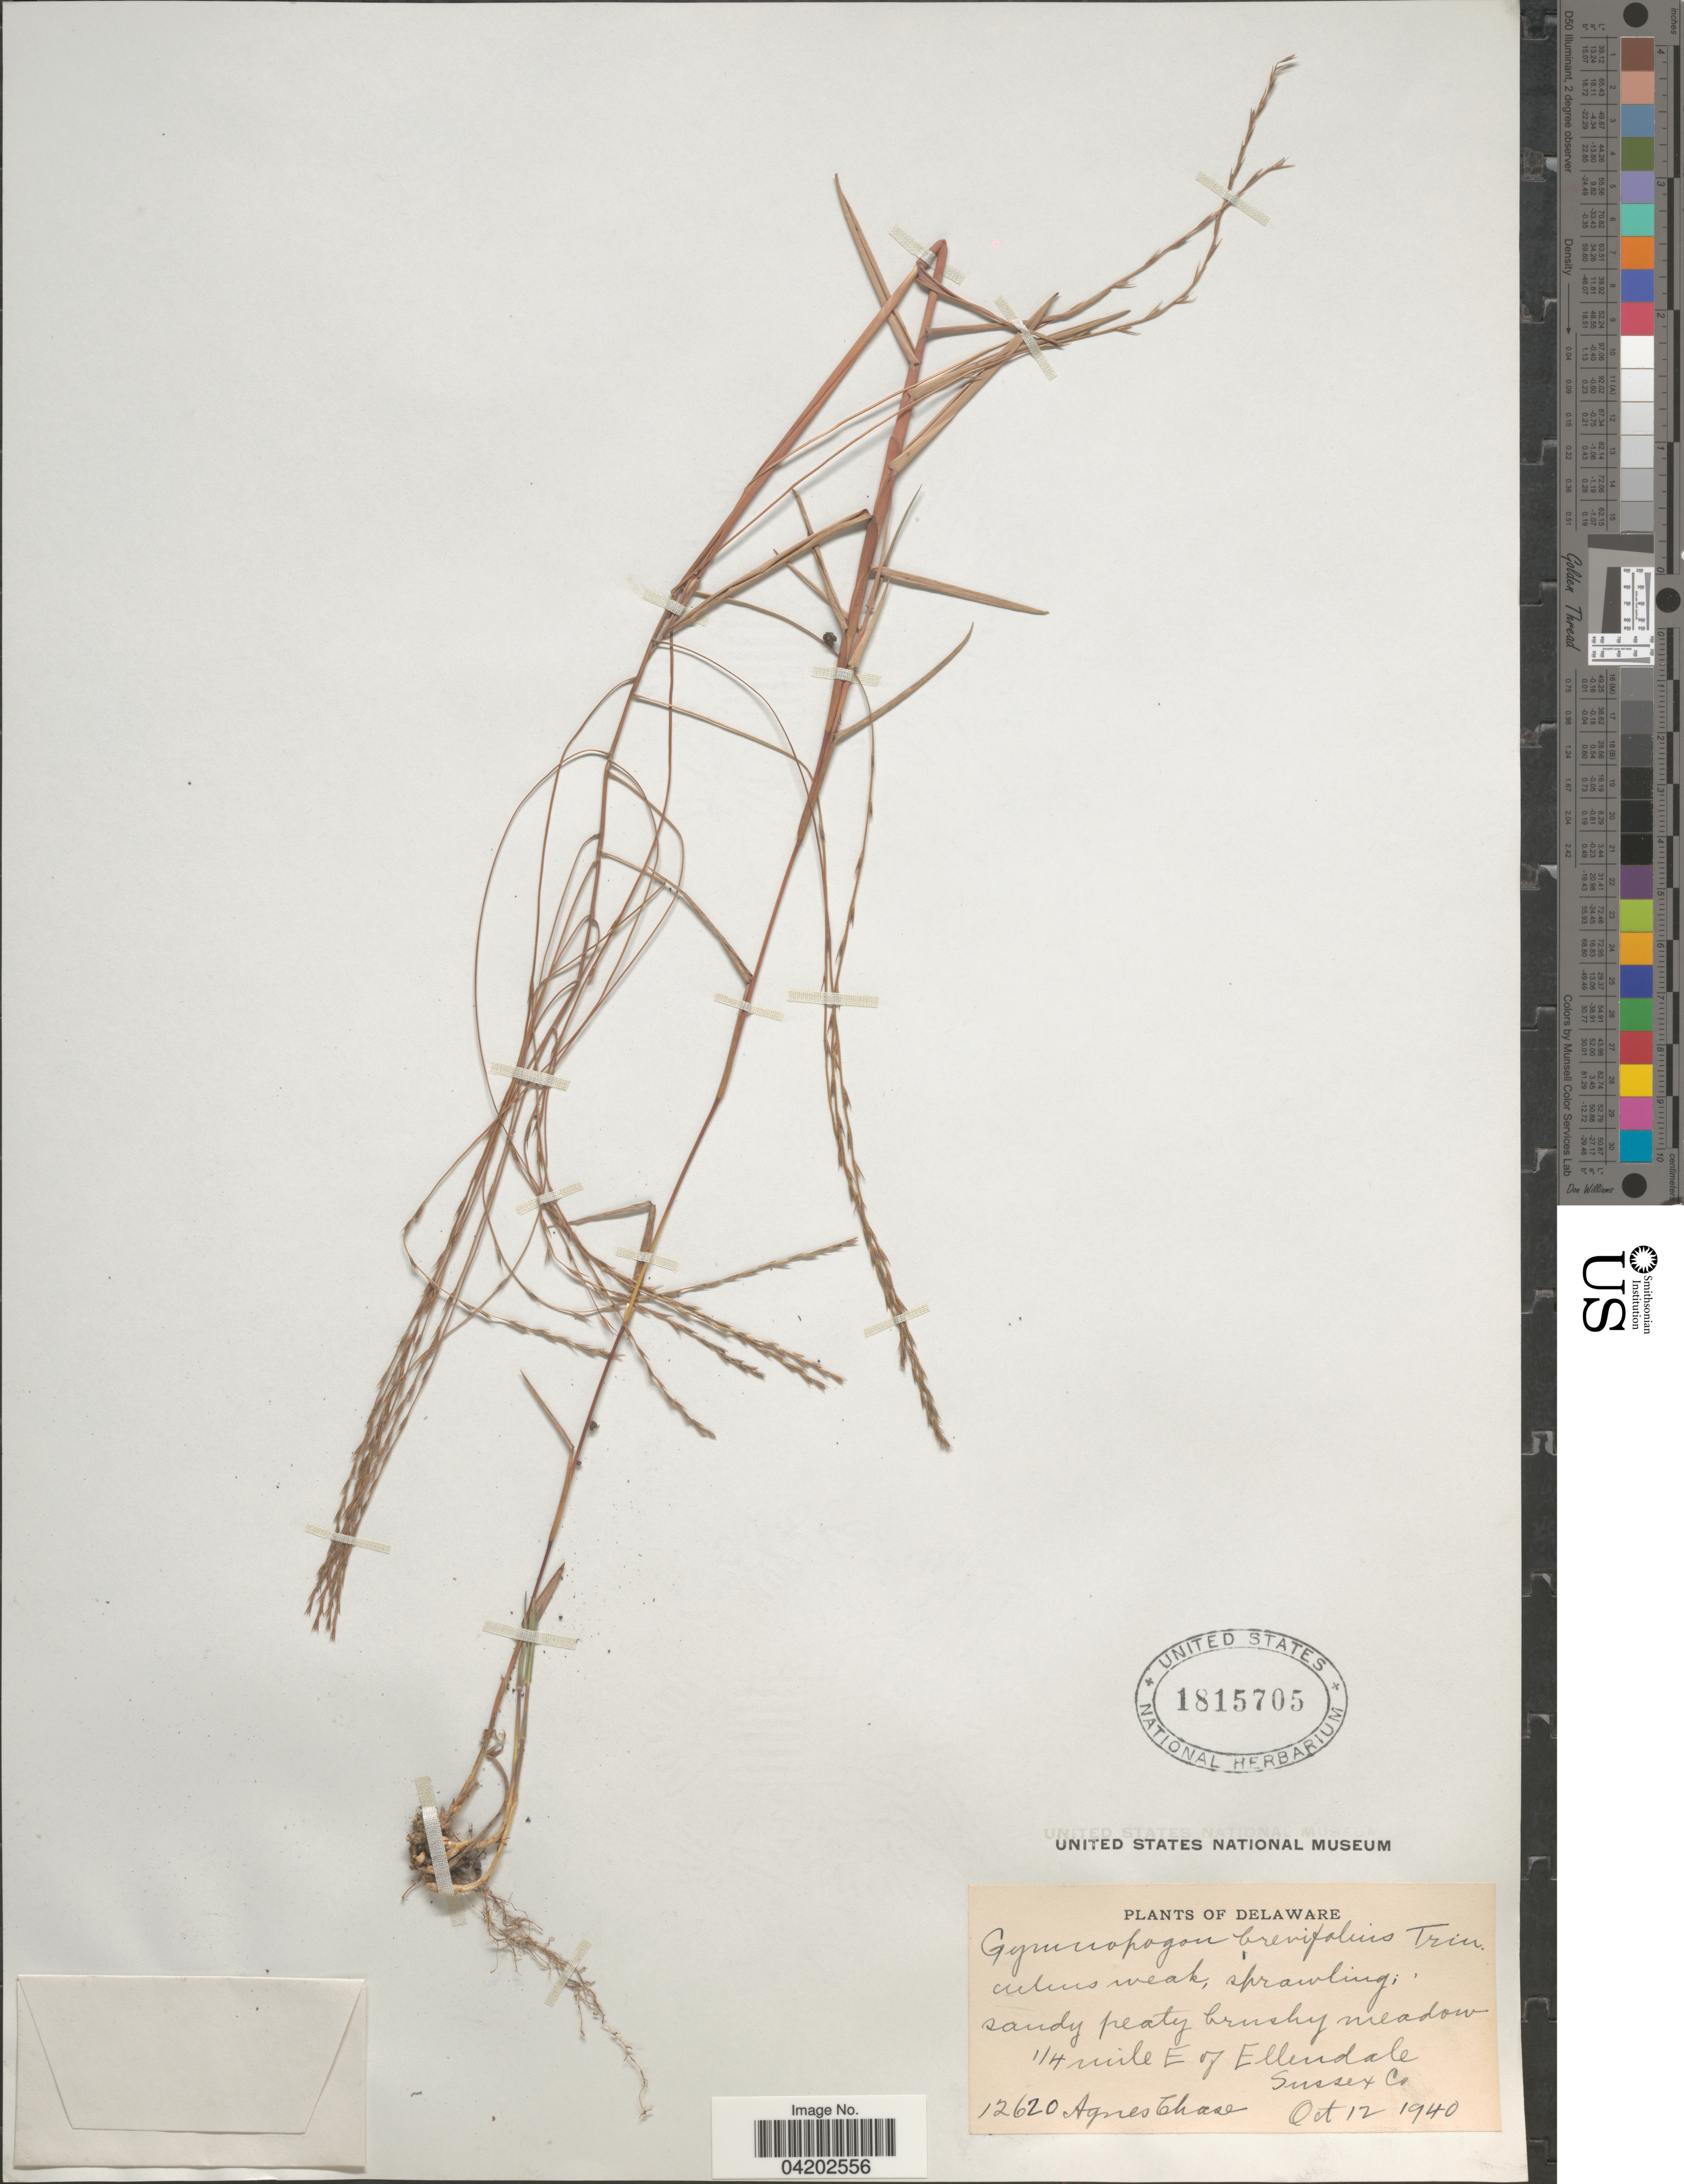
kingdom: Plantae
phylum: Tracheophyta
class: Liliopsida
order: Poales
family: Poaceae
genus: Gymnopogon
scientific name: Gymnopogon brevifolius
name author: Trin.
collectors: A. Chase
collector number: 12620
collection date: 1940-10-12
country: United States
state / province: Delaware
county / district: Sussex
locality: ¼ mile E of Ellendale Sussex Co.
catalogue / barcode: US 1815705